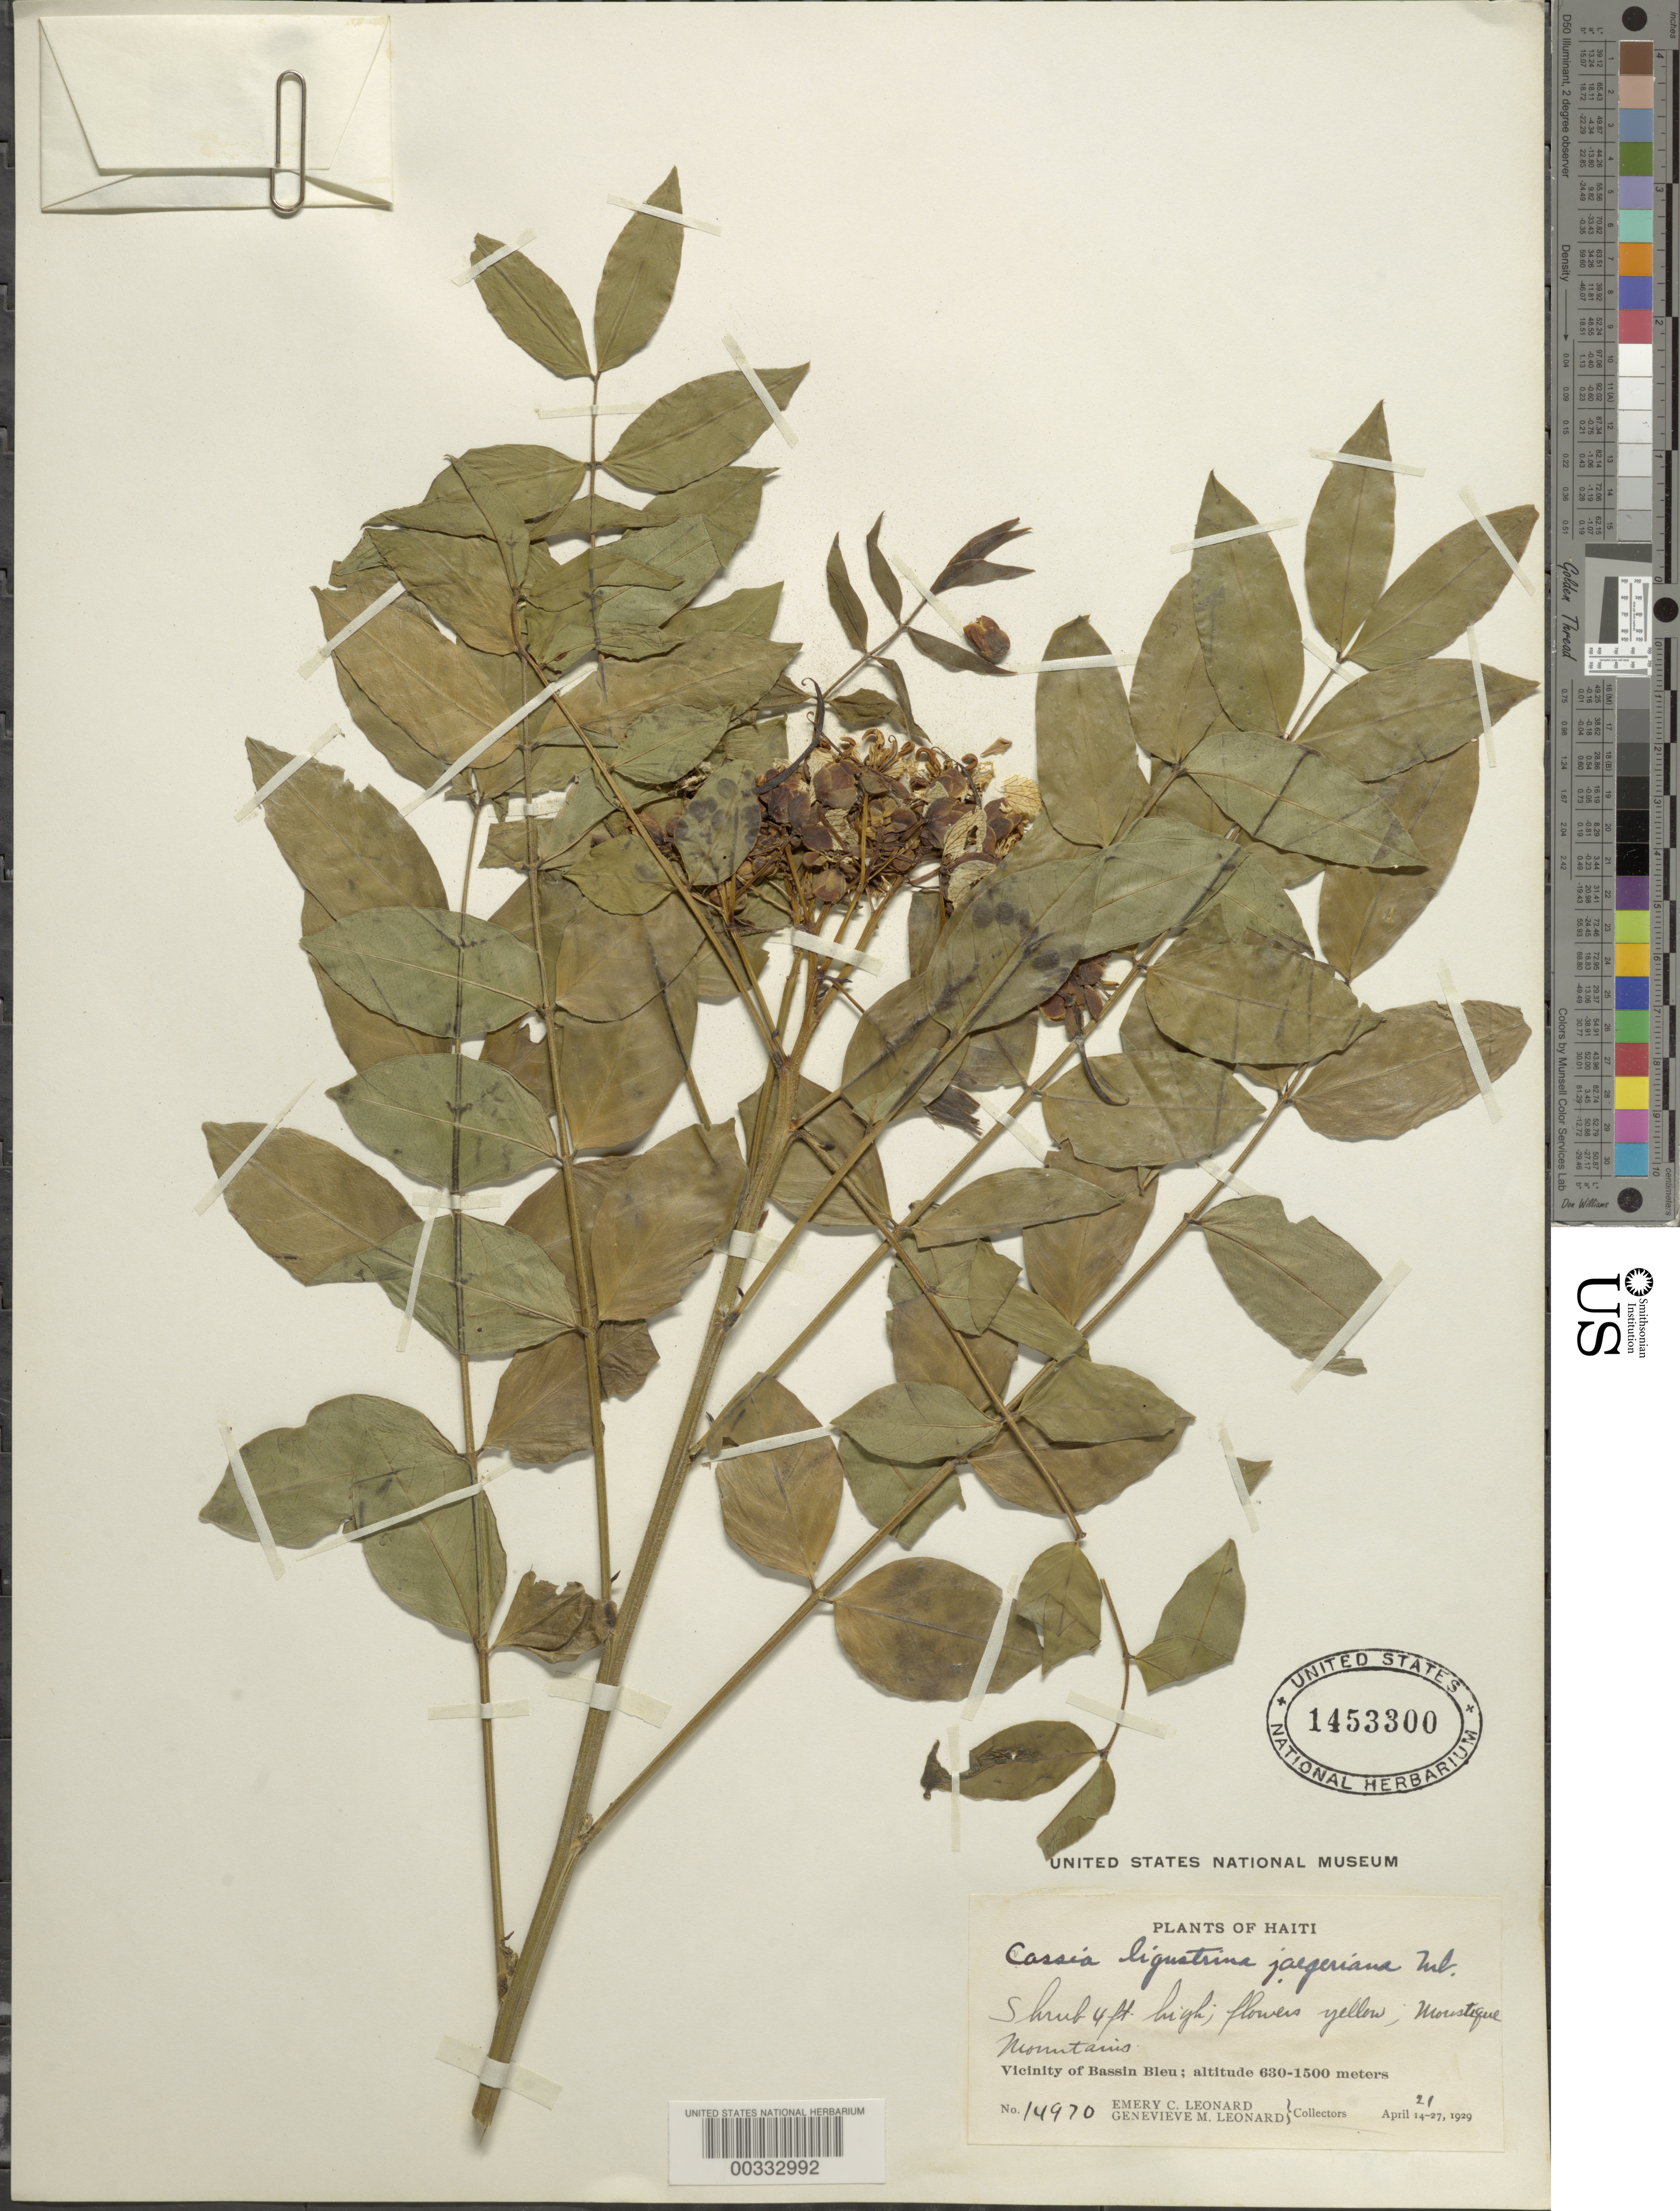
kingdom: Plantae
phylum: Tracheophyta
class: Magnoliopsida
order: Fabales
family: Fabaceae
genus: Senna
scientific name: Senna ligustrina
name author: (L.) H.S. Irwin & Barneby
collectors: E. C. Leonard & G. M. Leonard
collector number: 14970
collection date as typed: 21 Apr 1929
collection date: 1929-04-21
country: Haiti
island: Hispaniola Island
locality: Moustique mountains; vicinity of bassin bleu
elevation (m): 630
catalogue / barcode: US 1453300